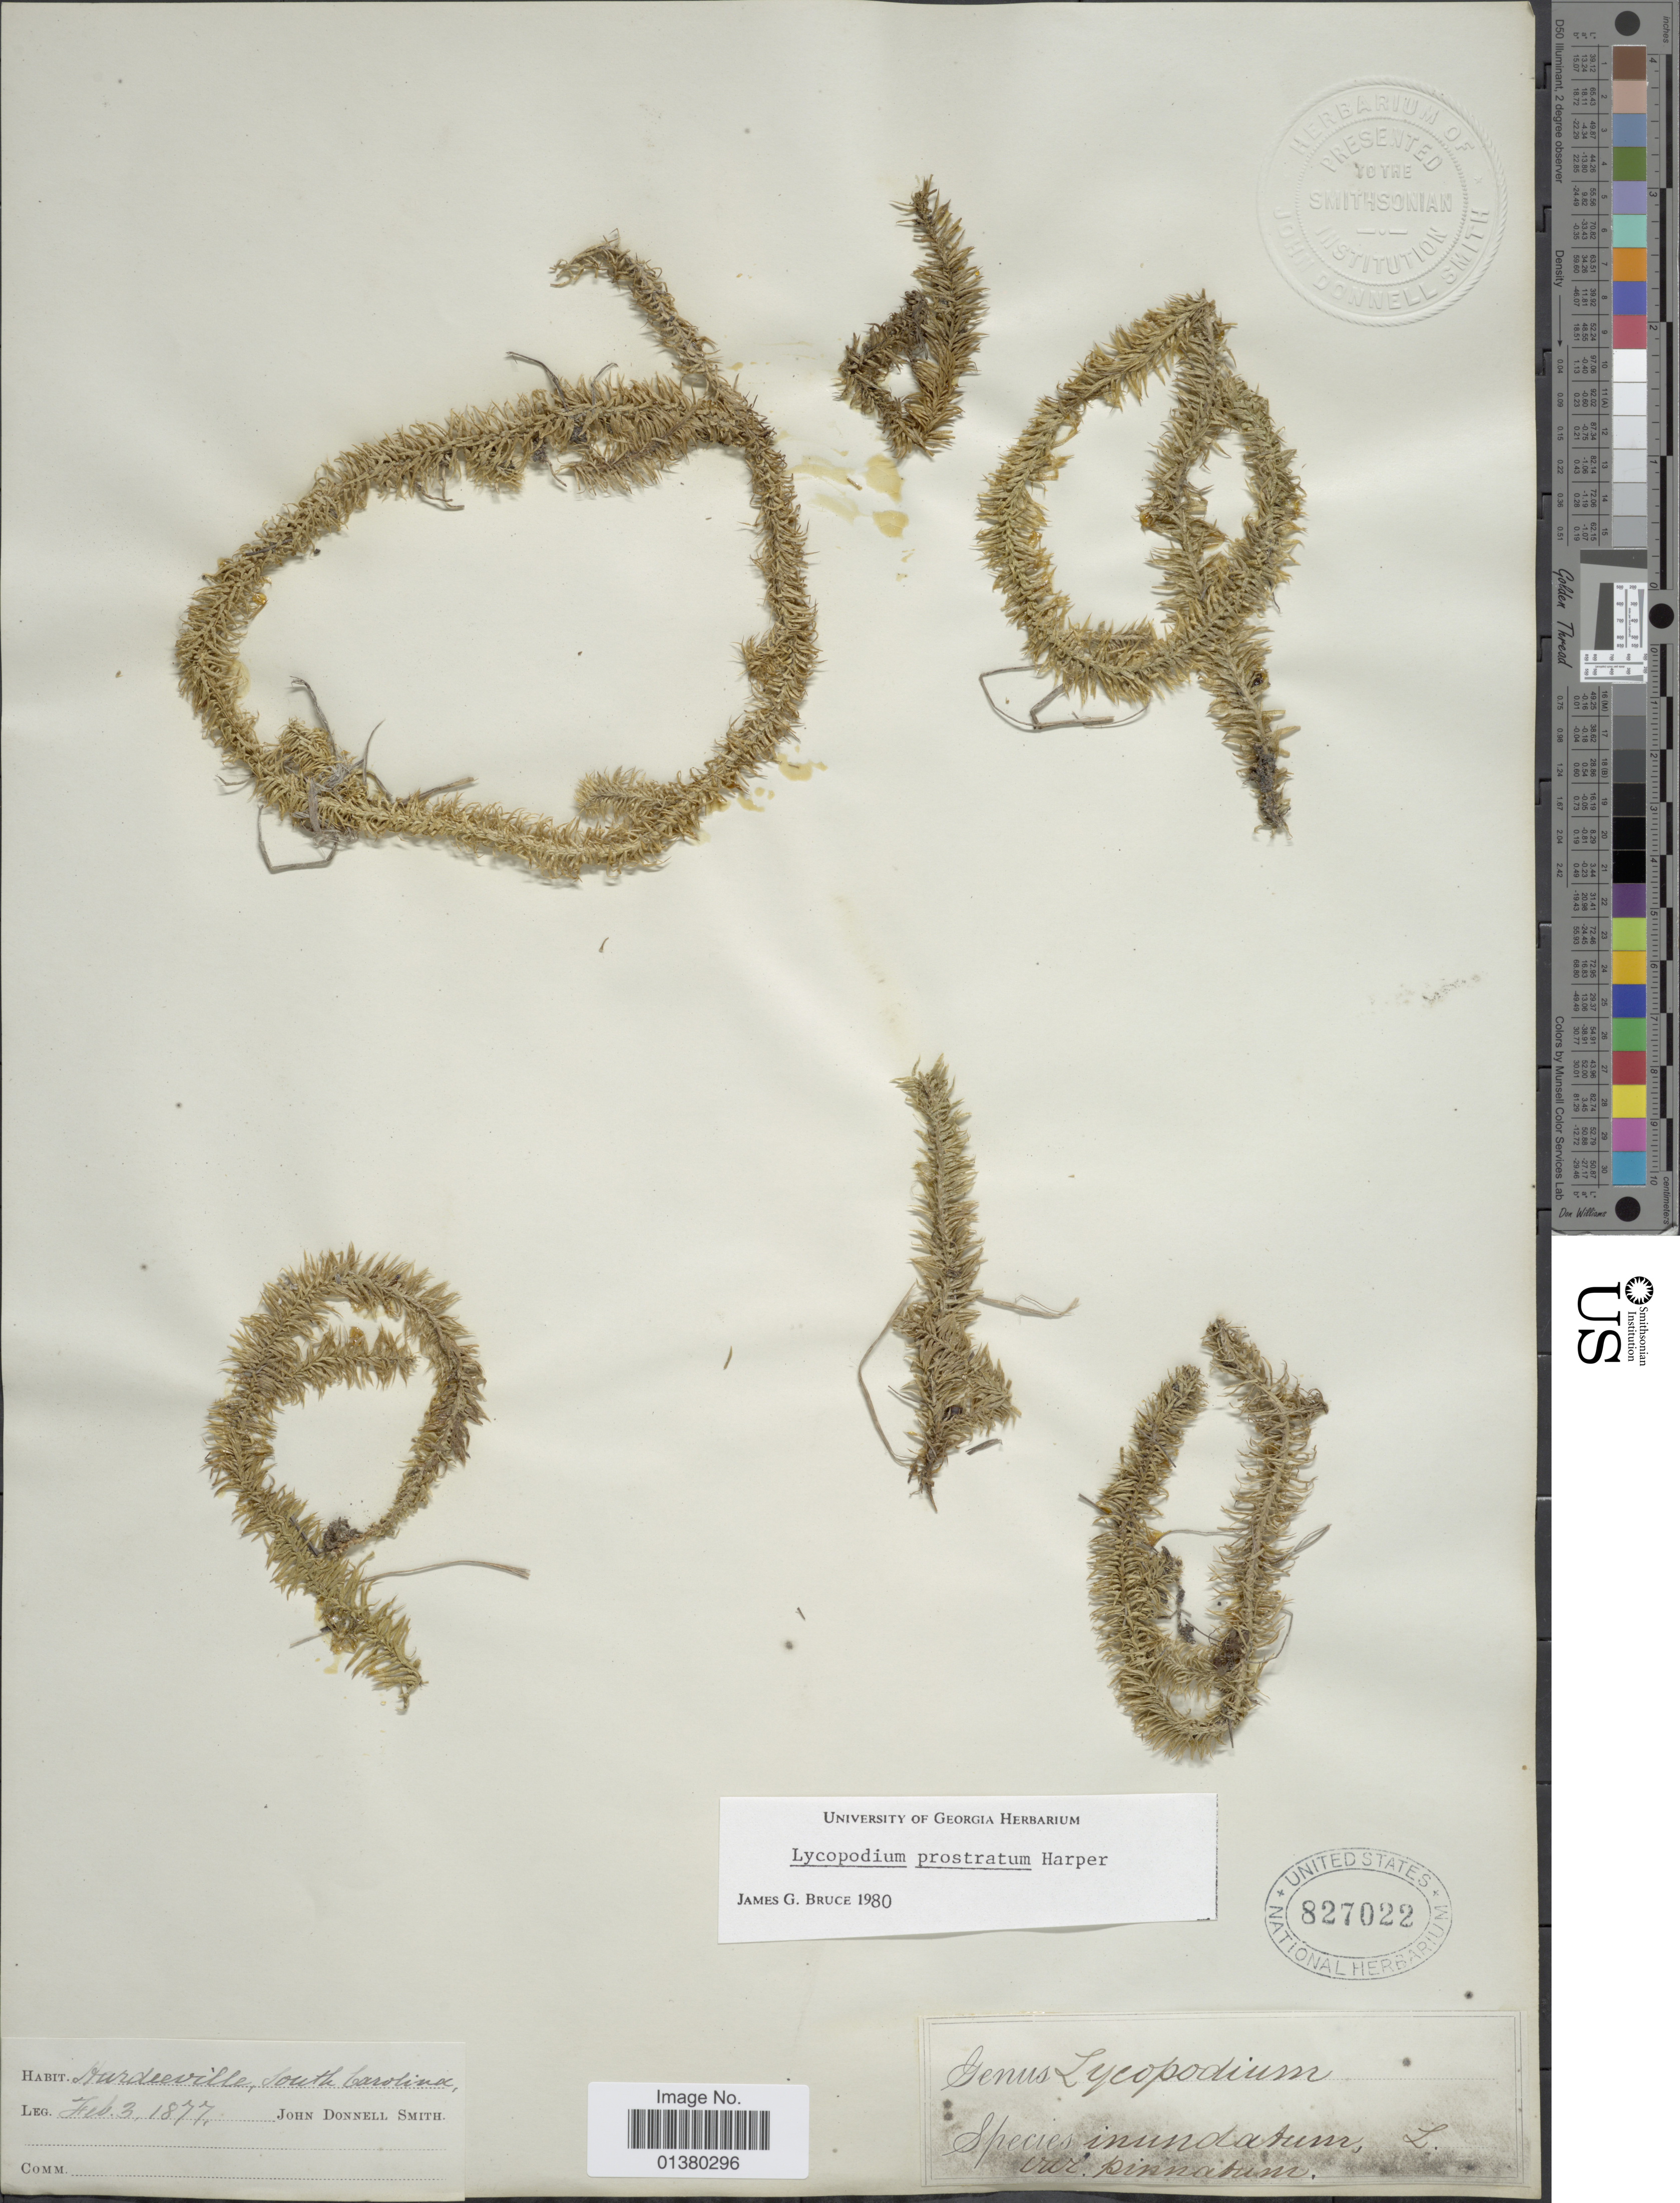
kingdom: Plantae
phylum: Tracheophyta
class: Lycopodiopsida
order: Lycopodiales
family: Lycopodiaceae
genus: Lycopodiella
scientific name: Lycopodiella prostrata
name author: (R.M. Harper) Cranfill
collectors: J. Donnell Smith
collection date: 1877-02-03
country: United States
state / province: South Carolina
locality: Hardeeville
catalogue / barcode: US 827022